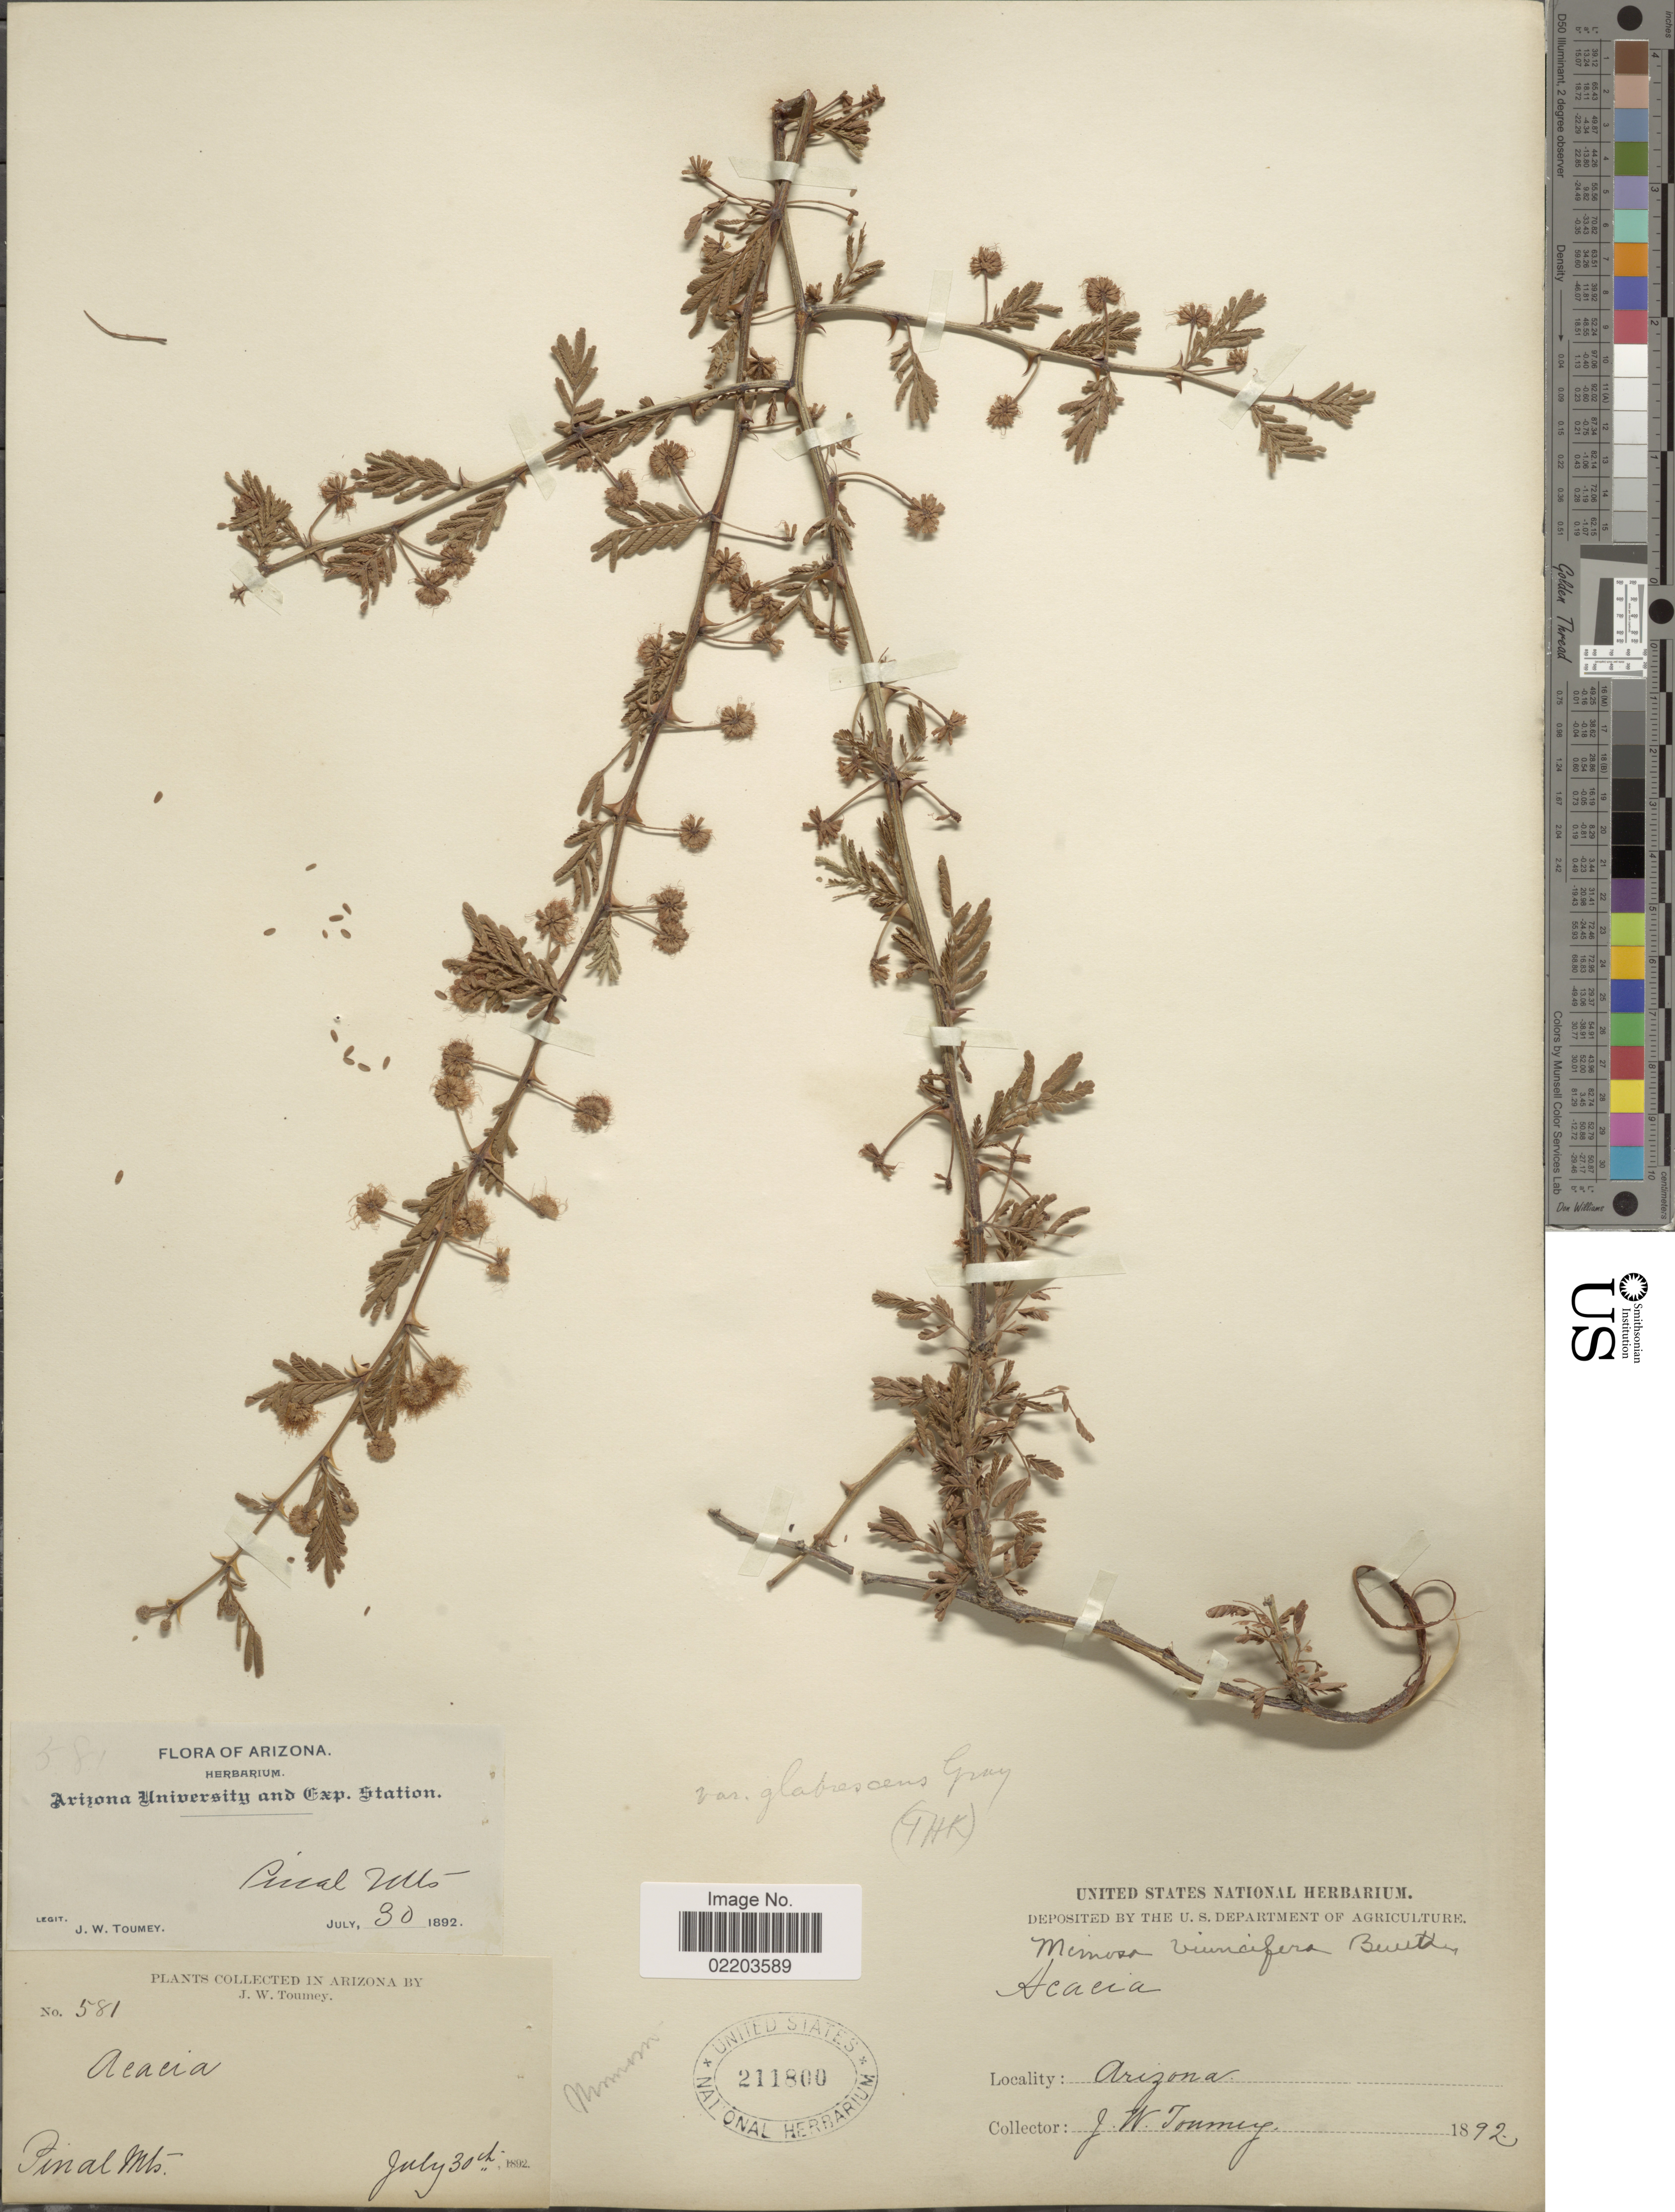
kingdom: Plantae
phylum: Tracheophyta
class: Magnoliopsida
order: Fabales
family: Fabaceae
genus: Mimosa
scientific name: Mimosa biuncifera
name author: Benth.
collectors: J. W. Toumey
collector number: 581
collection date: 1892-07-30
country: United States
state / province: Arizona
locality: Pinal Mts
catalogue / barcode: US 211800